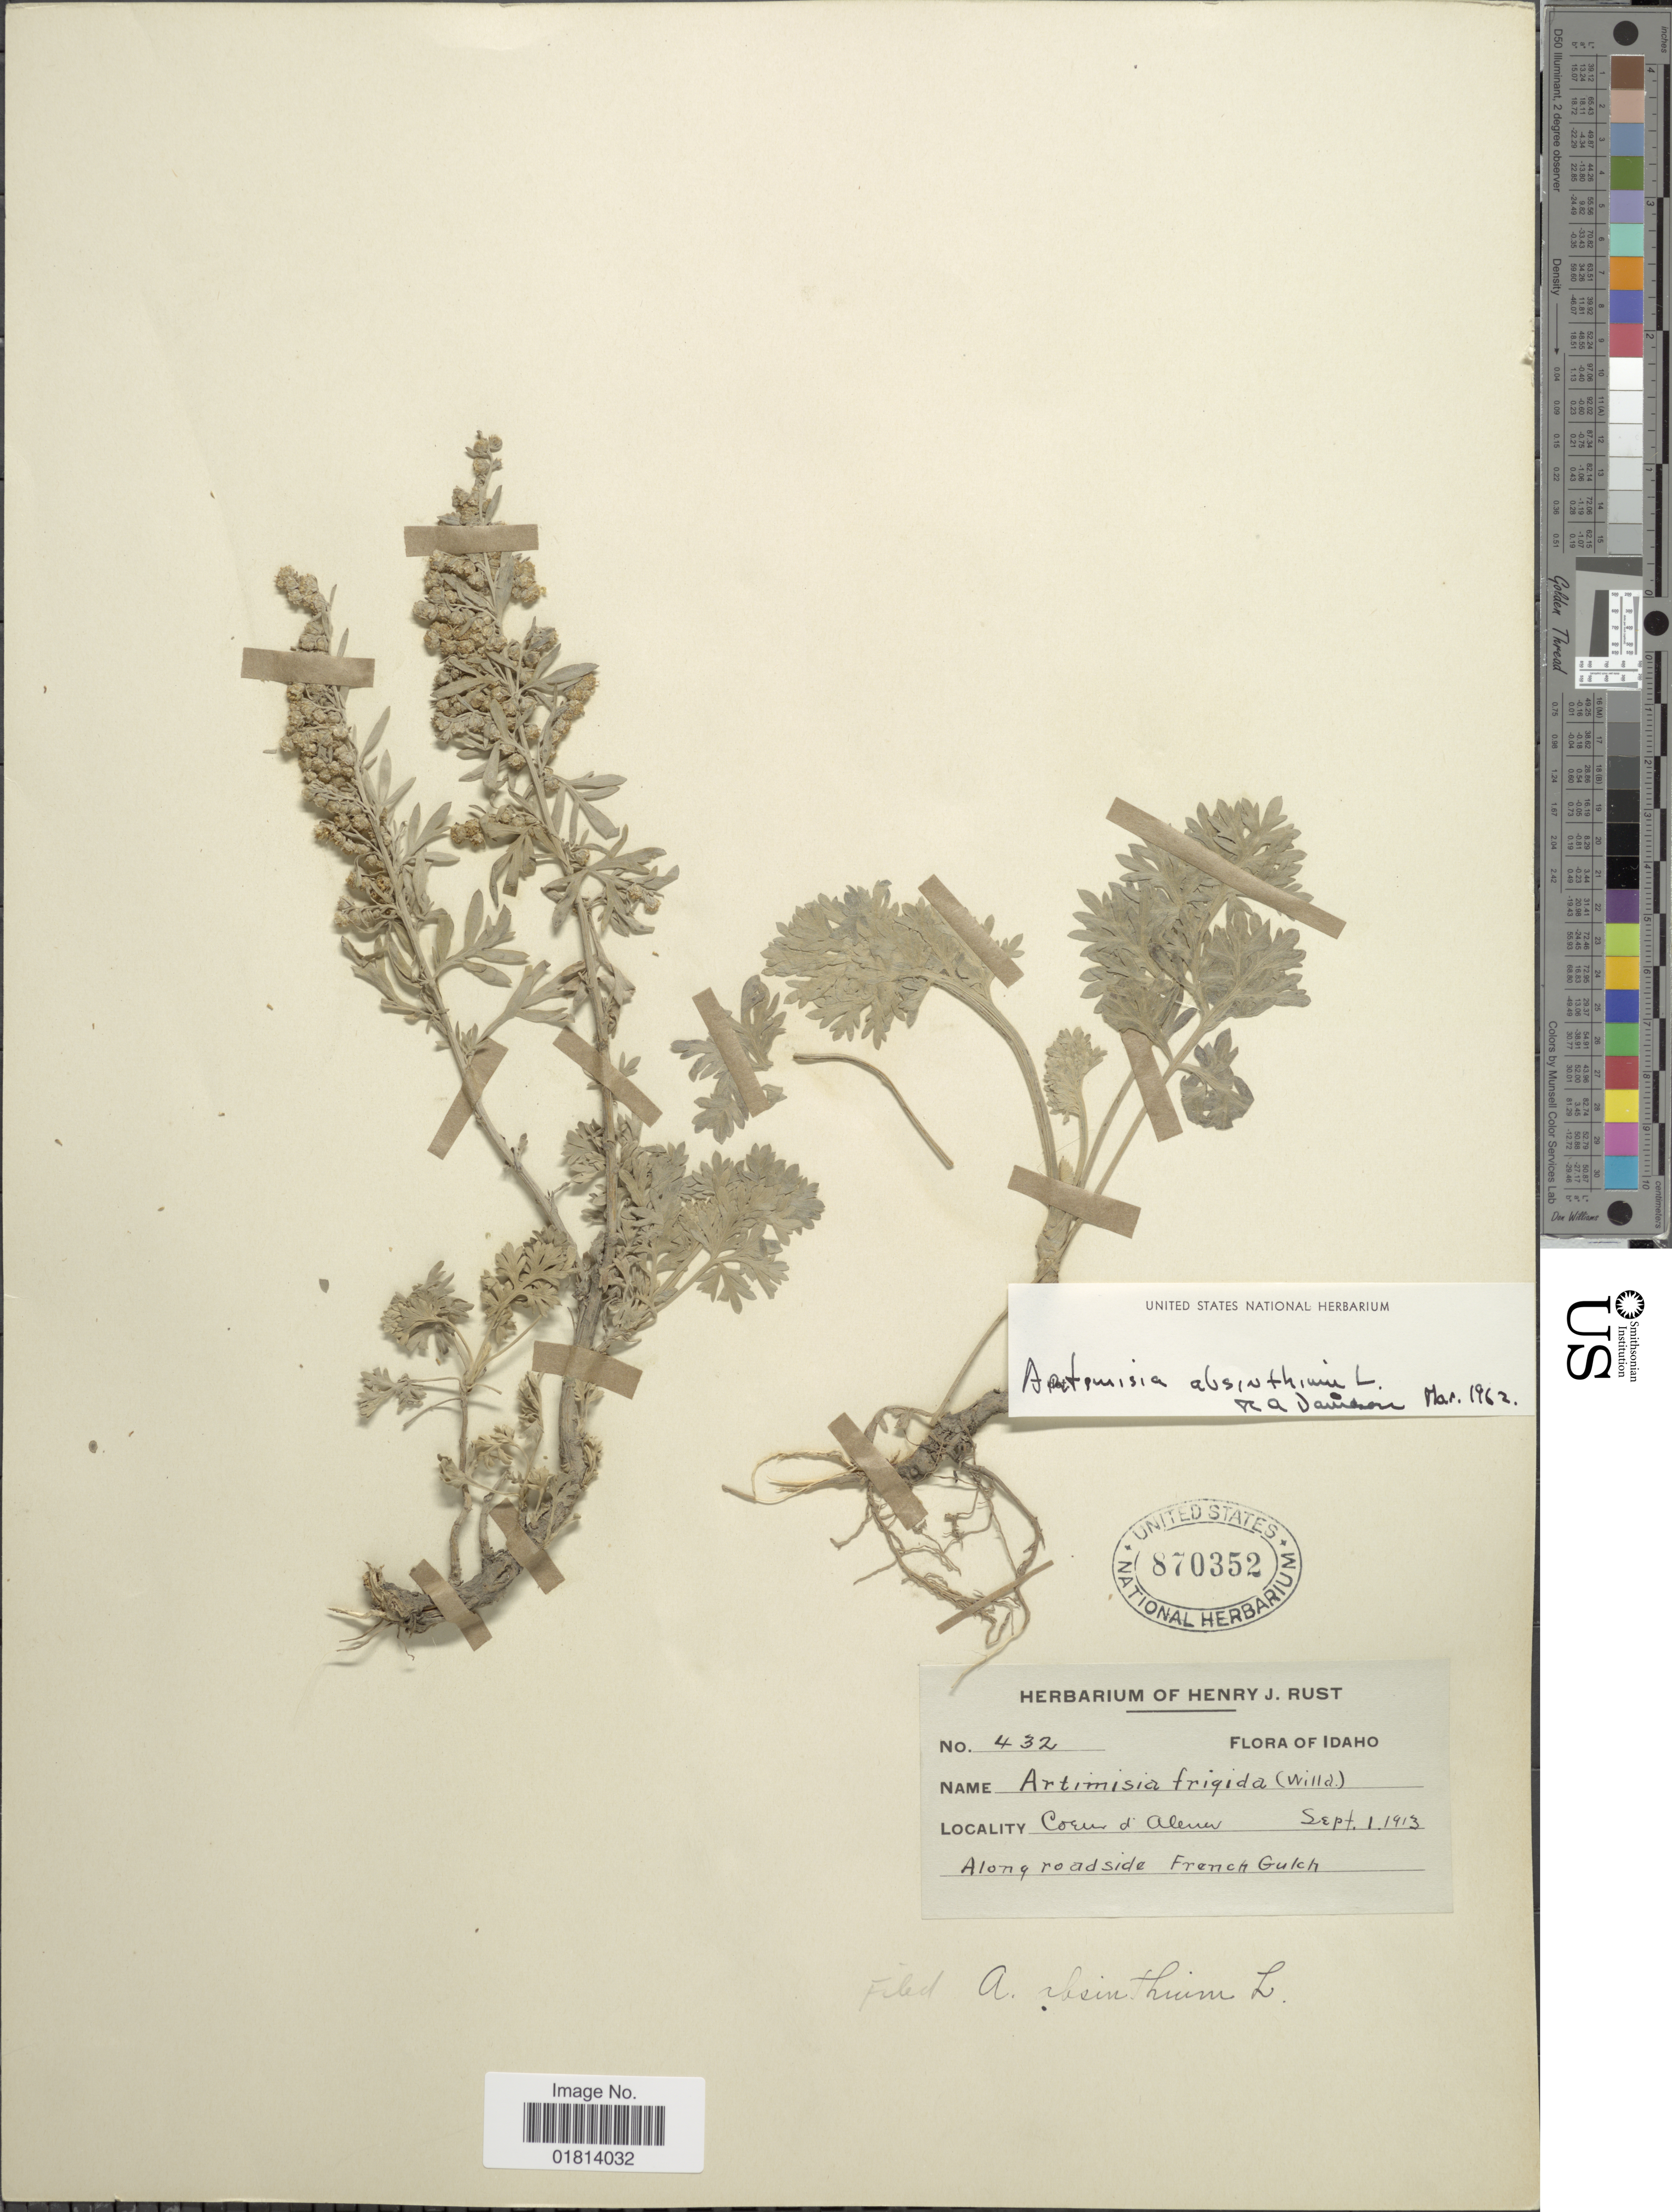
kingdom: Plantae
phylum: Tracheophyta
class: Magnoliopsida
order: Asterales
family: Asteraceae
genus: Artemisia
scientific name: Artemisia absinthium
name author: L.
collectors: ex herb. Henry J. Rust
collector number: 432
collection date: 1913-09-01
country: United States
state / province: Idaho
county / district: Kootenai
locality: Coeur d'Alenn. Along roadside French Gulch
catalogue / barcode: US 870352